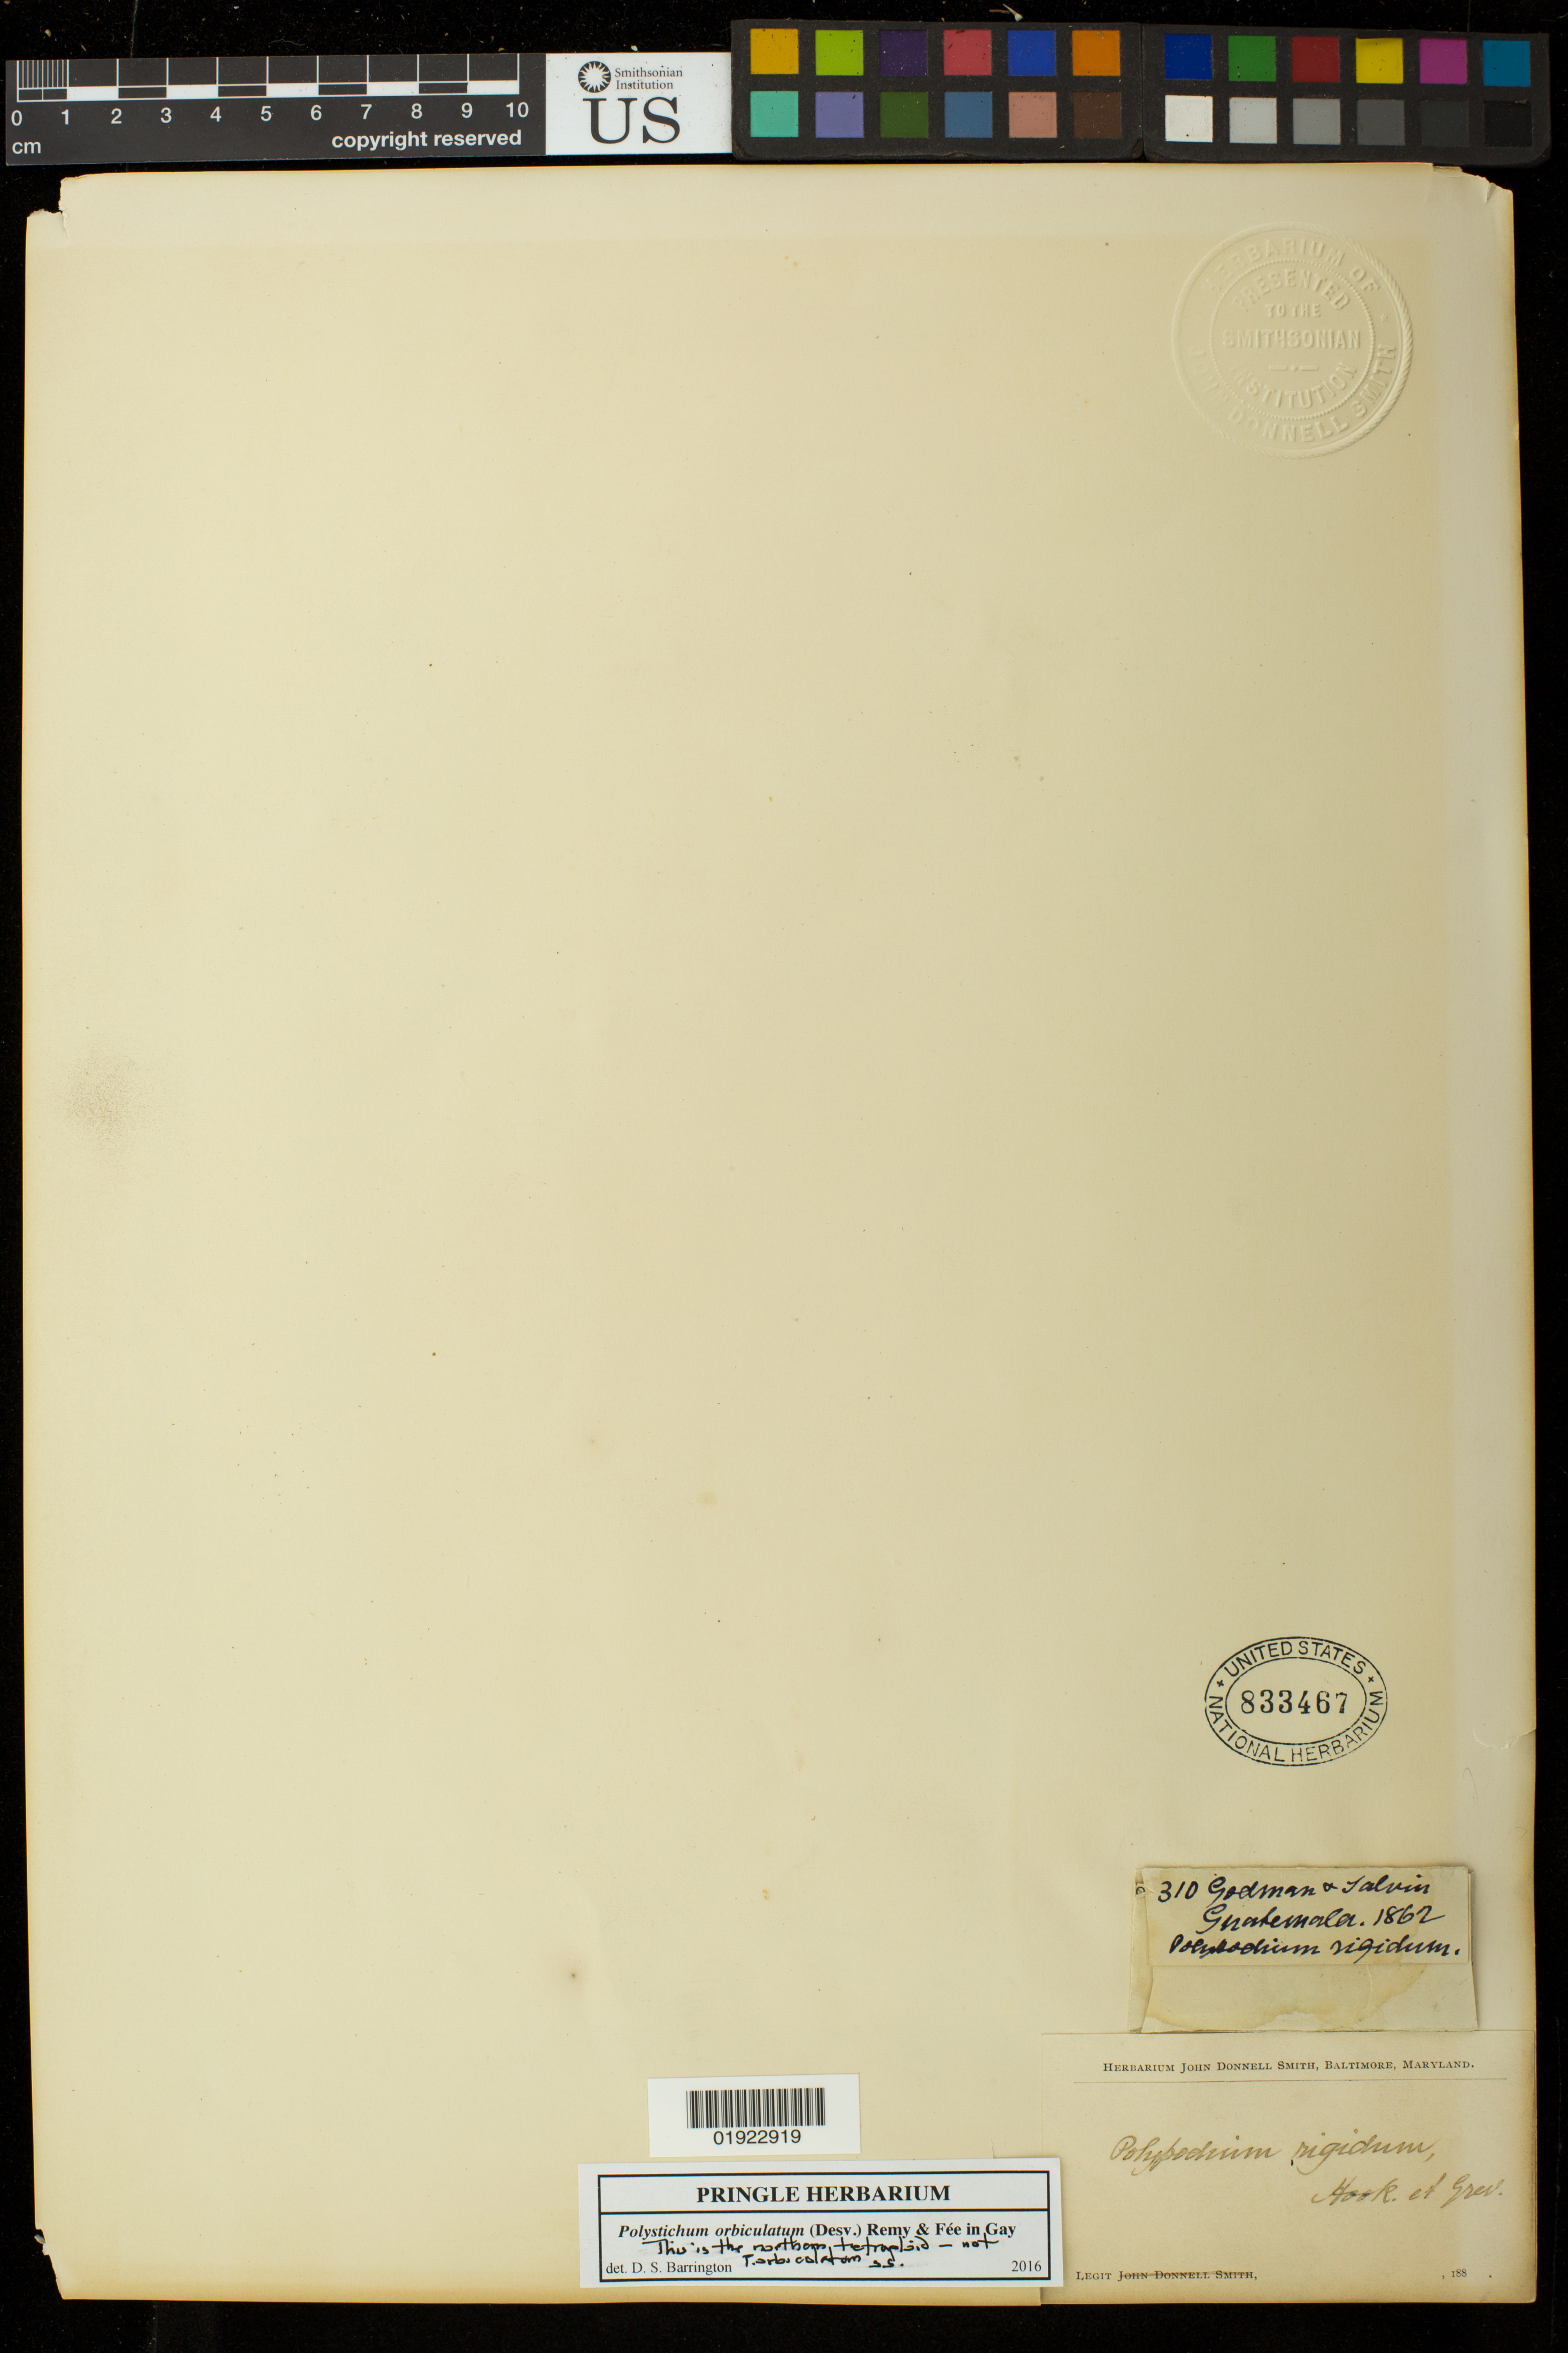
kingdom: Plantae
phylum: Tracheophyta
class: Polypodiopsida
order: Polypodiales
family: Dryopteridaceae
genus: Polystichum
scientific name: Polystichum orbiculatum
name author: (Desv.) J. Rémy & Fée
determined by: Barrington, D. S., Curator (VT), University of Vermont (UNITED STATES)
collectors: Godman & Jalvin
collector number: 310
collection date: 1862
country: Guatemala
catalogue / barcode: US 833467